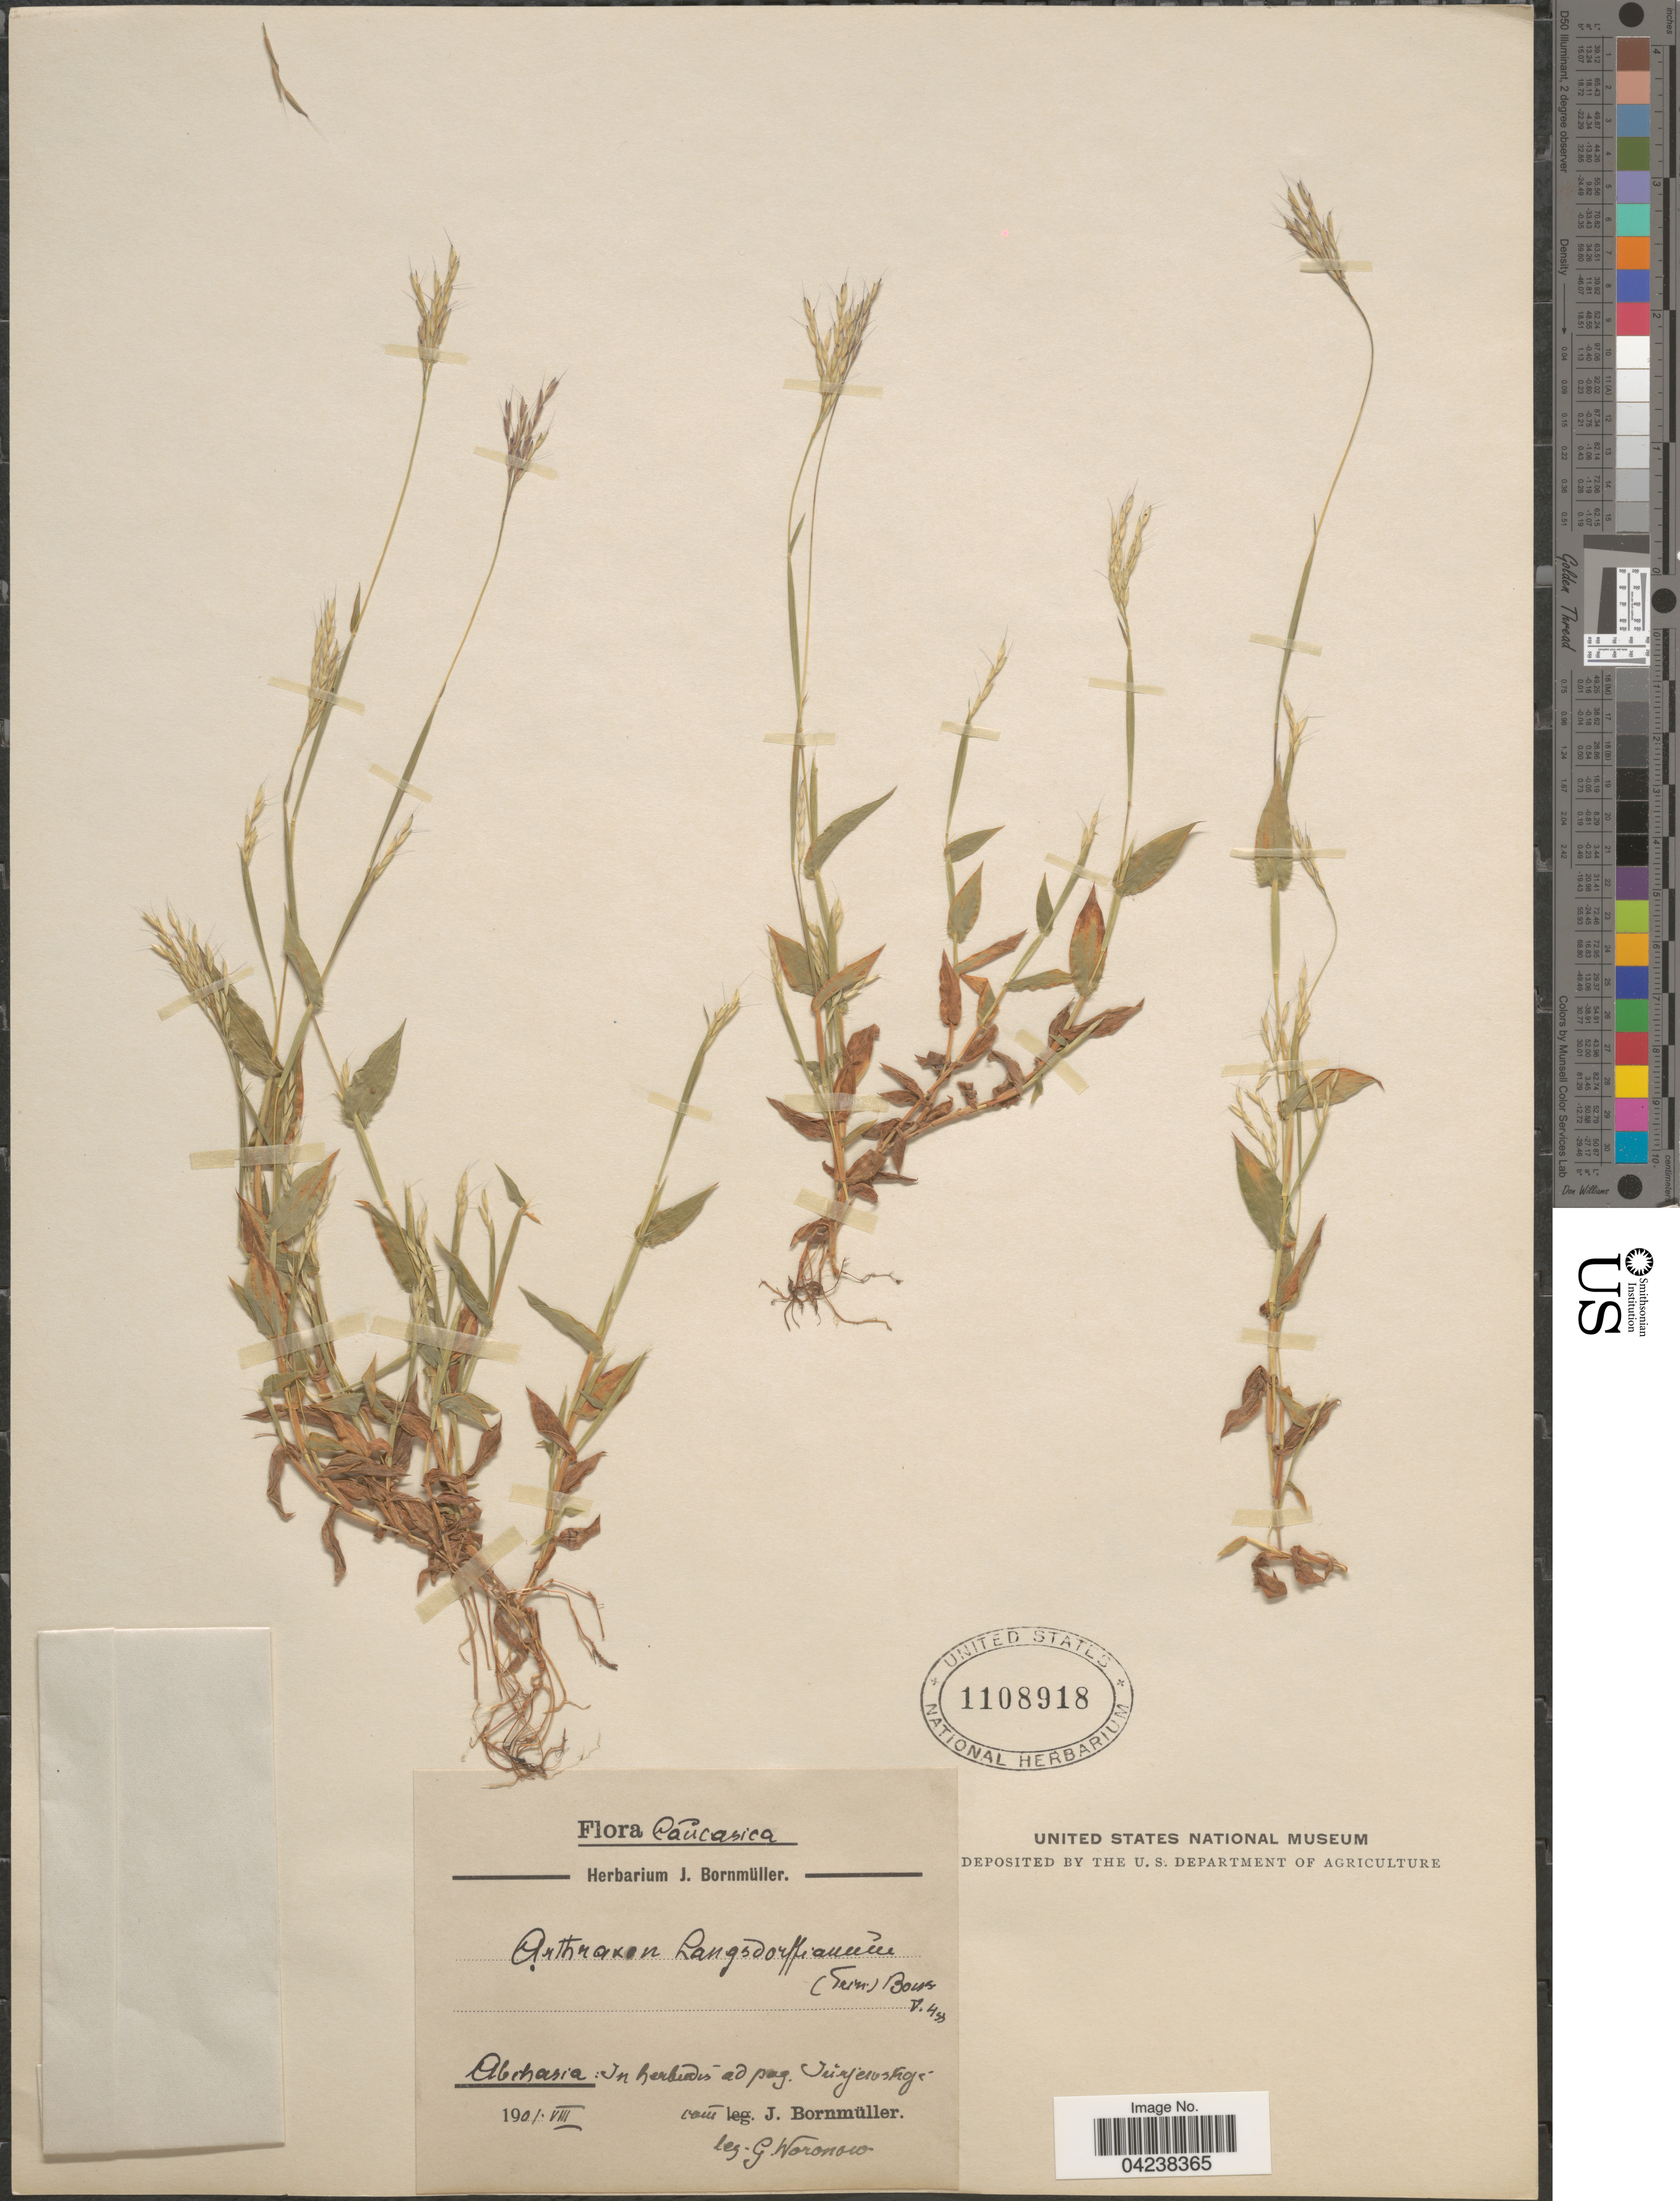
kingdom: Plantae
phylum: Tracheophyta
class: Liliopsida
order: Poales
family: Poaceae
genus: Arthraxon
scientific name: Arthraxon hispidus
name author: (Thunb.) Makino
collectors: G. Woronow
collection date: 1901-08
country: Georgia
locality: Caucasica. Abchasia: in herbedis ad pag. Jurjewskoje.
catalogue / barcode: US 1108918